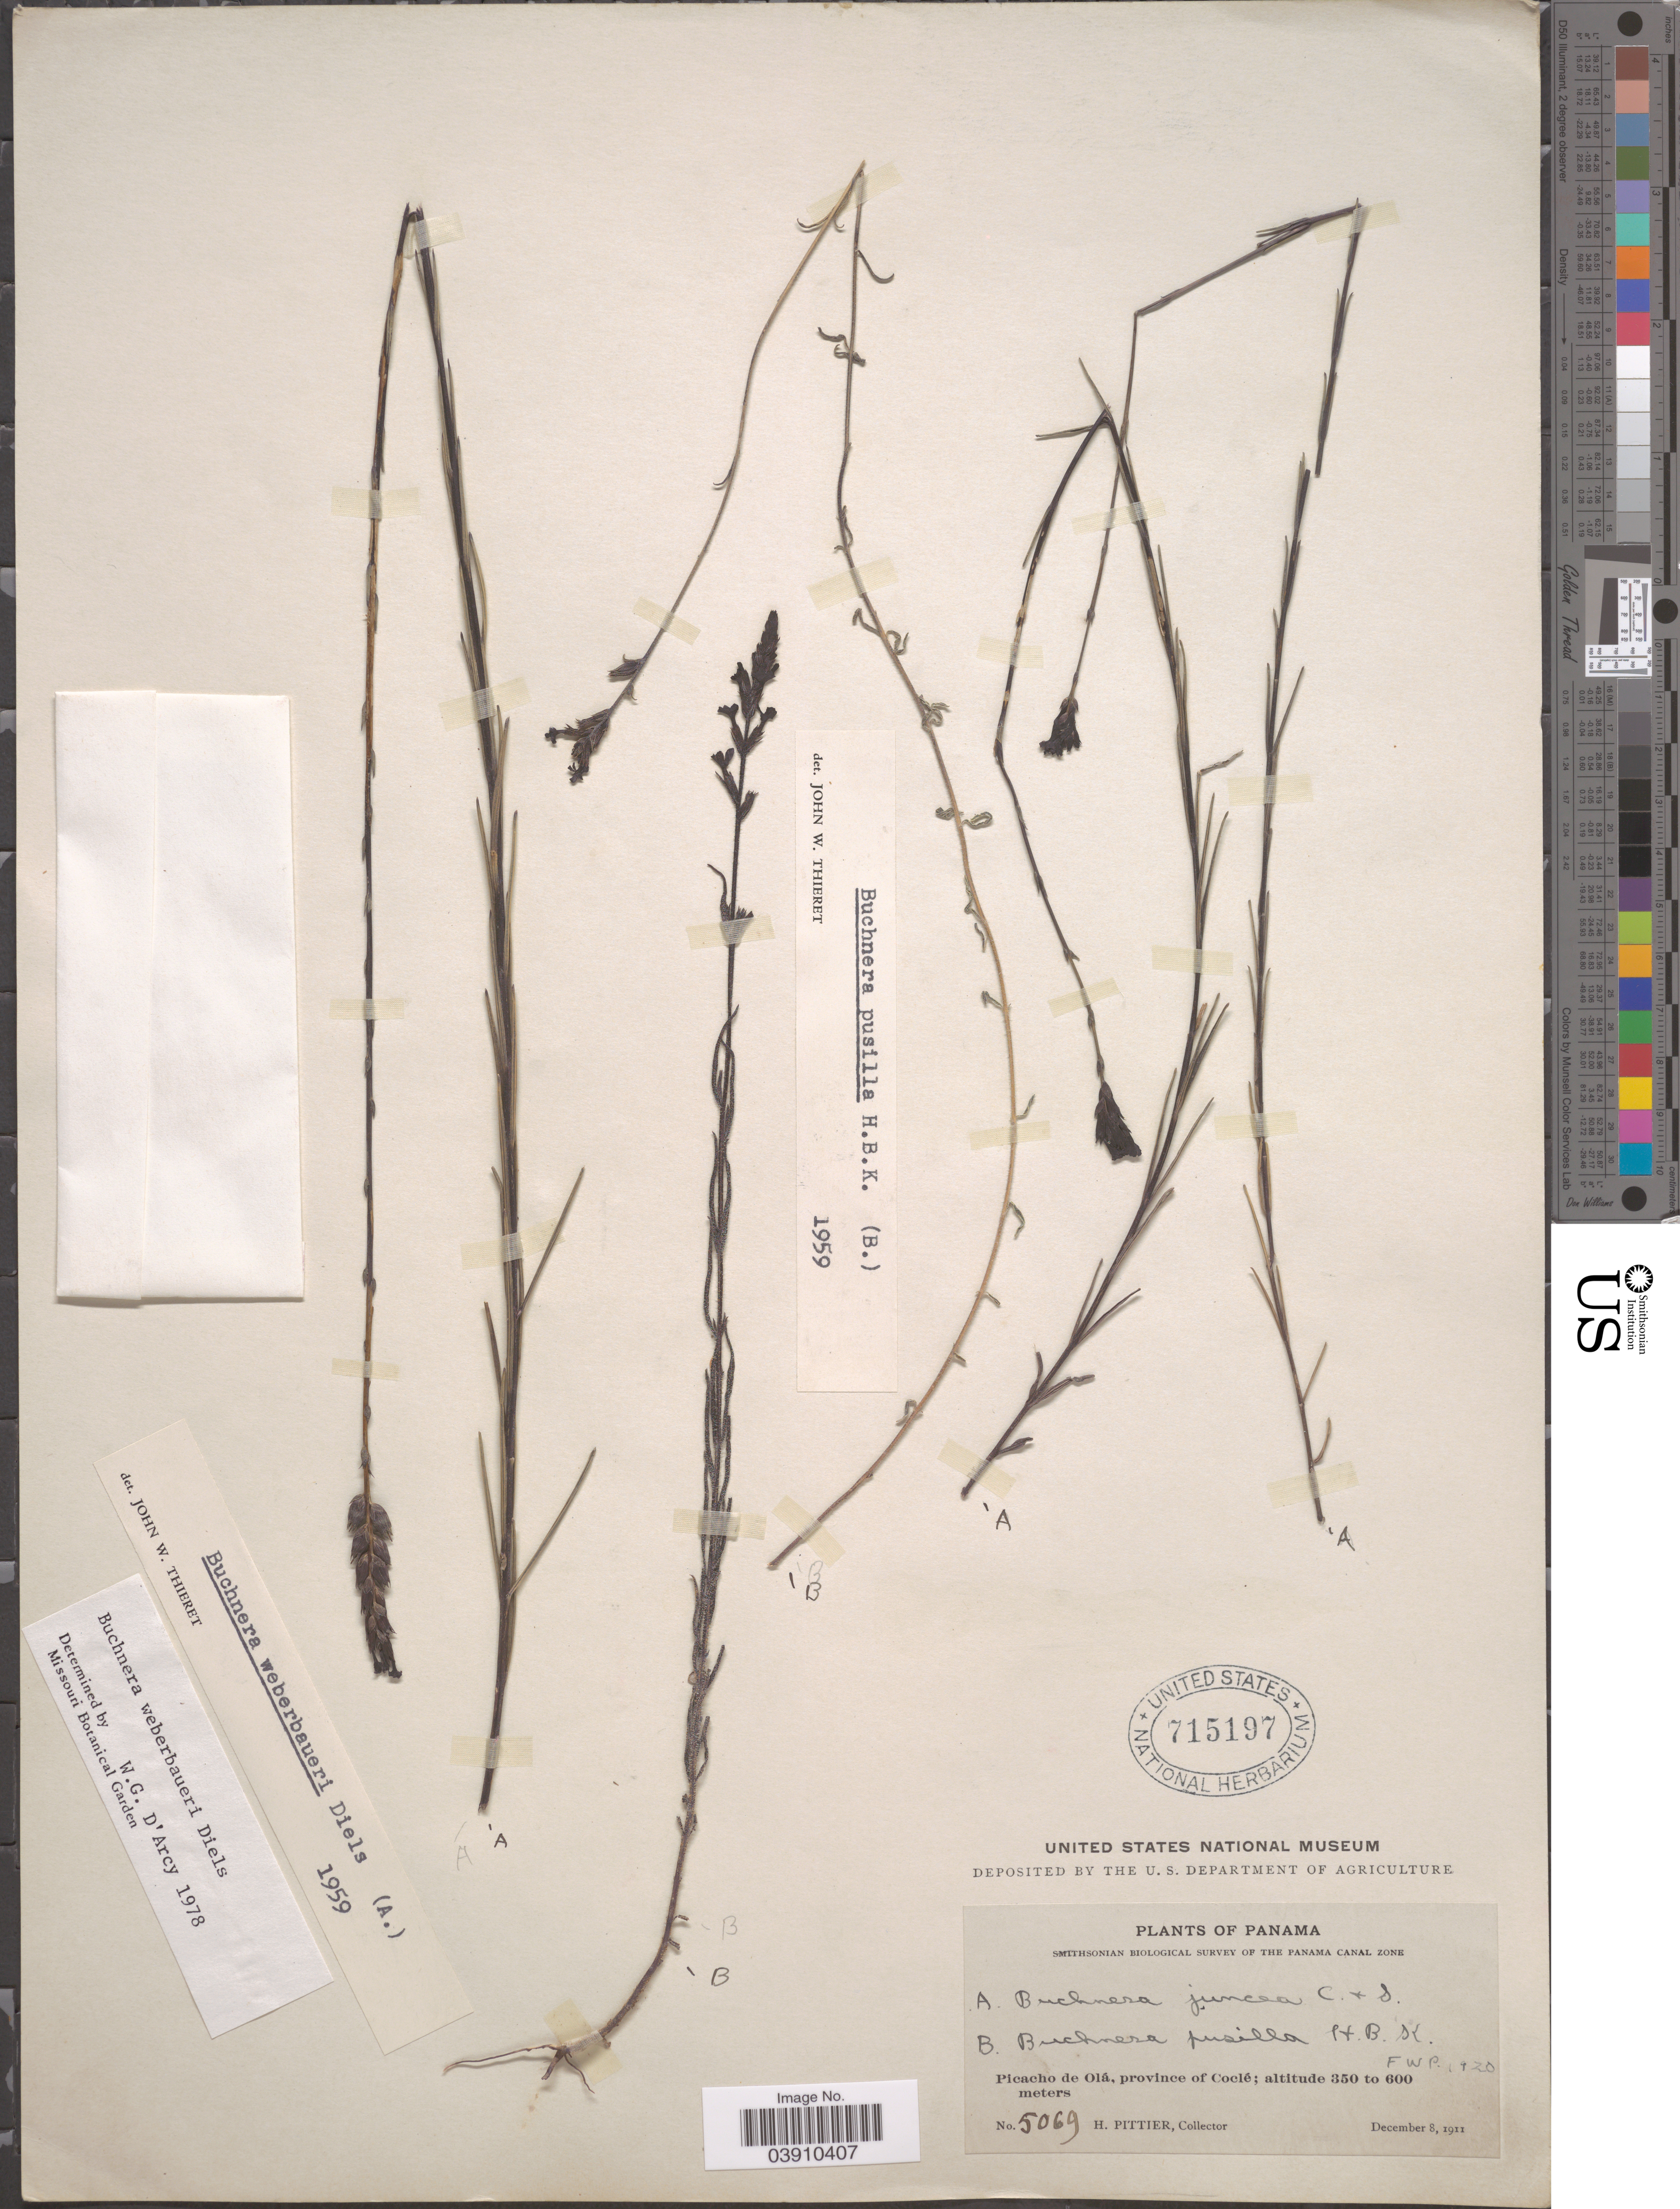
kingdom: Plantae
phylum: Tracheophyta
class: Magnoliopsida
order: Lamiales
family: Orobanchaceae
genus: Buchnera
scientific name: Buchnera weberbaueri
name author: Diels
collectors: H. F. Pittier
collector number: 5069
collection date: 1911-12-08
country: Panama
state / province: Cocle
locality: Panama Canal Zone. Picacho de Olá.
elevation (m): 350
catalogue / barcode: US 715197